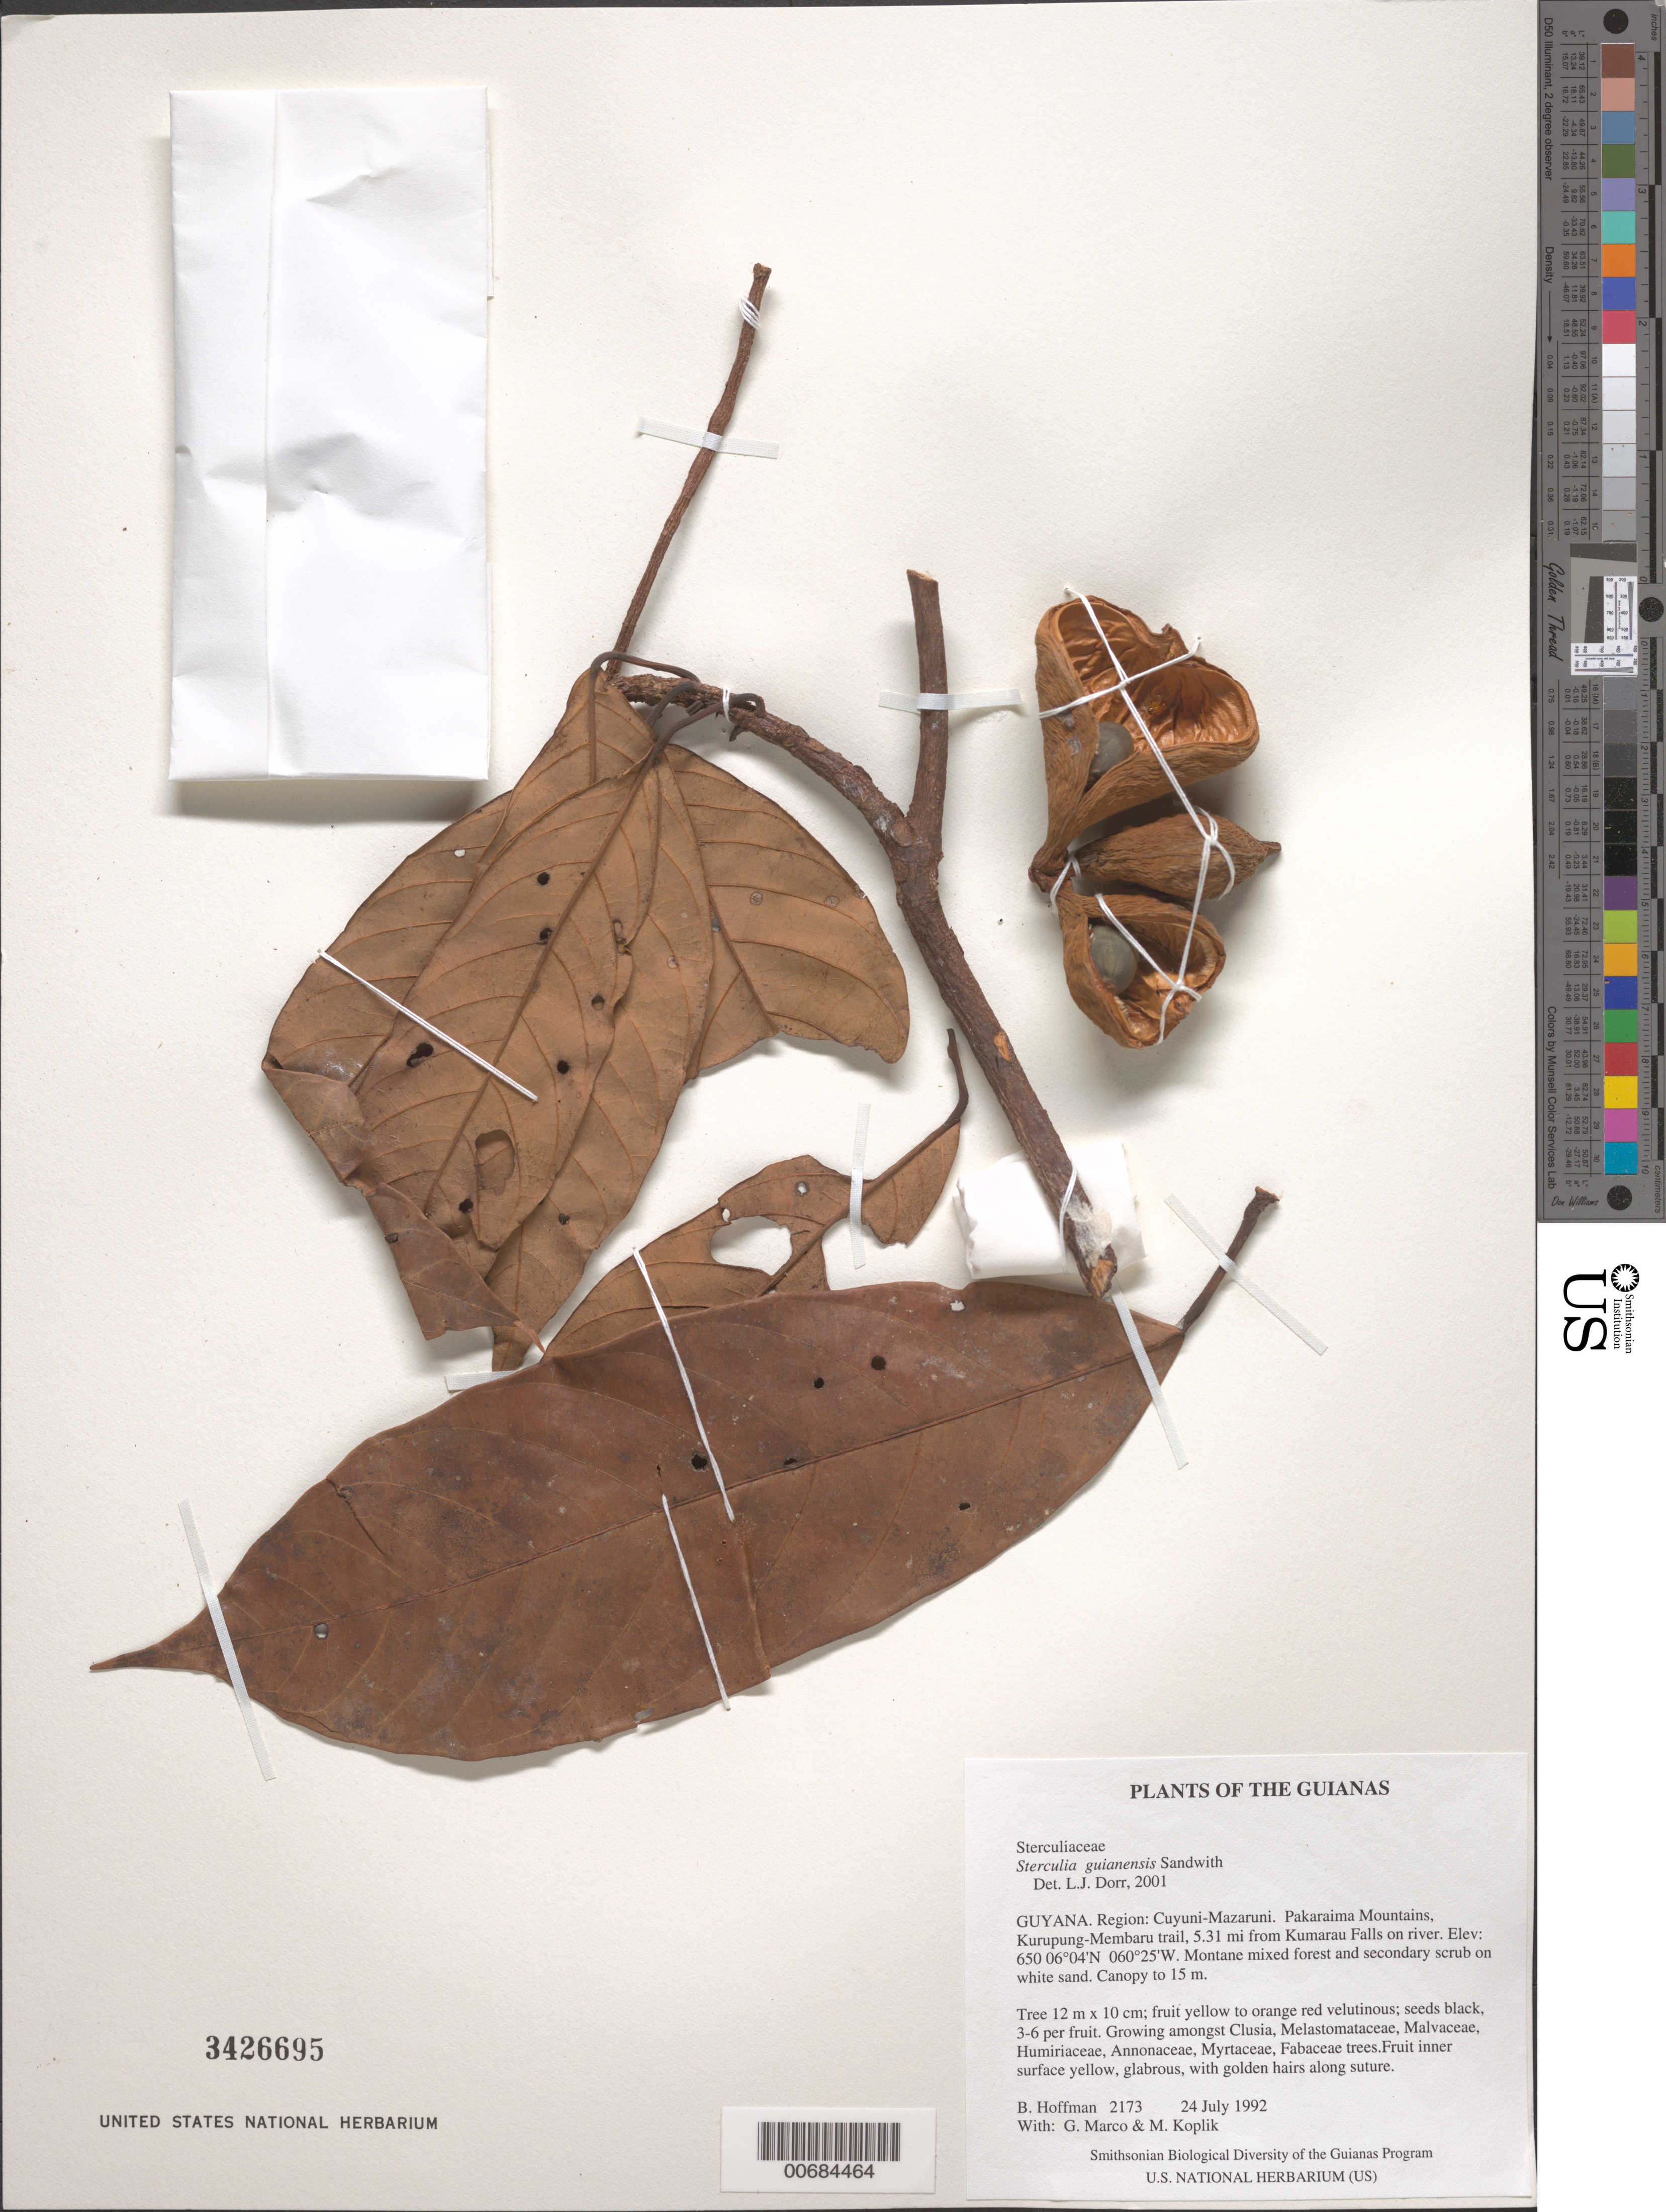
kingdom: Plantae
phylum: Tracheophyta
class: Magnoliopsida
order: Malvales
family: Malvaceae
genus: Sterculia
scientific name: Sterculia guianensis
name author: Sandwith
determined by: Dorr, L. J., (BOT), Smithsonian Institution - National Museum of Natural History (UNITED STATES)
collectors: B. Hoffman, G. Marco & M. Koplik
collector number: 2173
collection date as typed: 24 July 1992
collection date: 1992-07-24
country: Guyana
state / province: Cuyuni-Mazaruni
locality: Pakaraima Mountains, Kurupung-Membaru trail, 2.75 km WSW from Kumarau Falls on Kurupung River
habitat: Montane mixed forest and secondary scrub on white sand. Canopy to 15 m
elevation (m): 650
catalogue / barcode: US 3426695